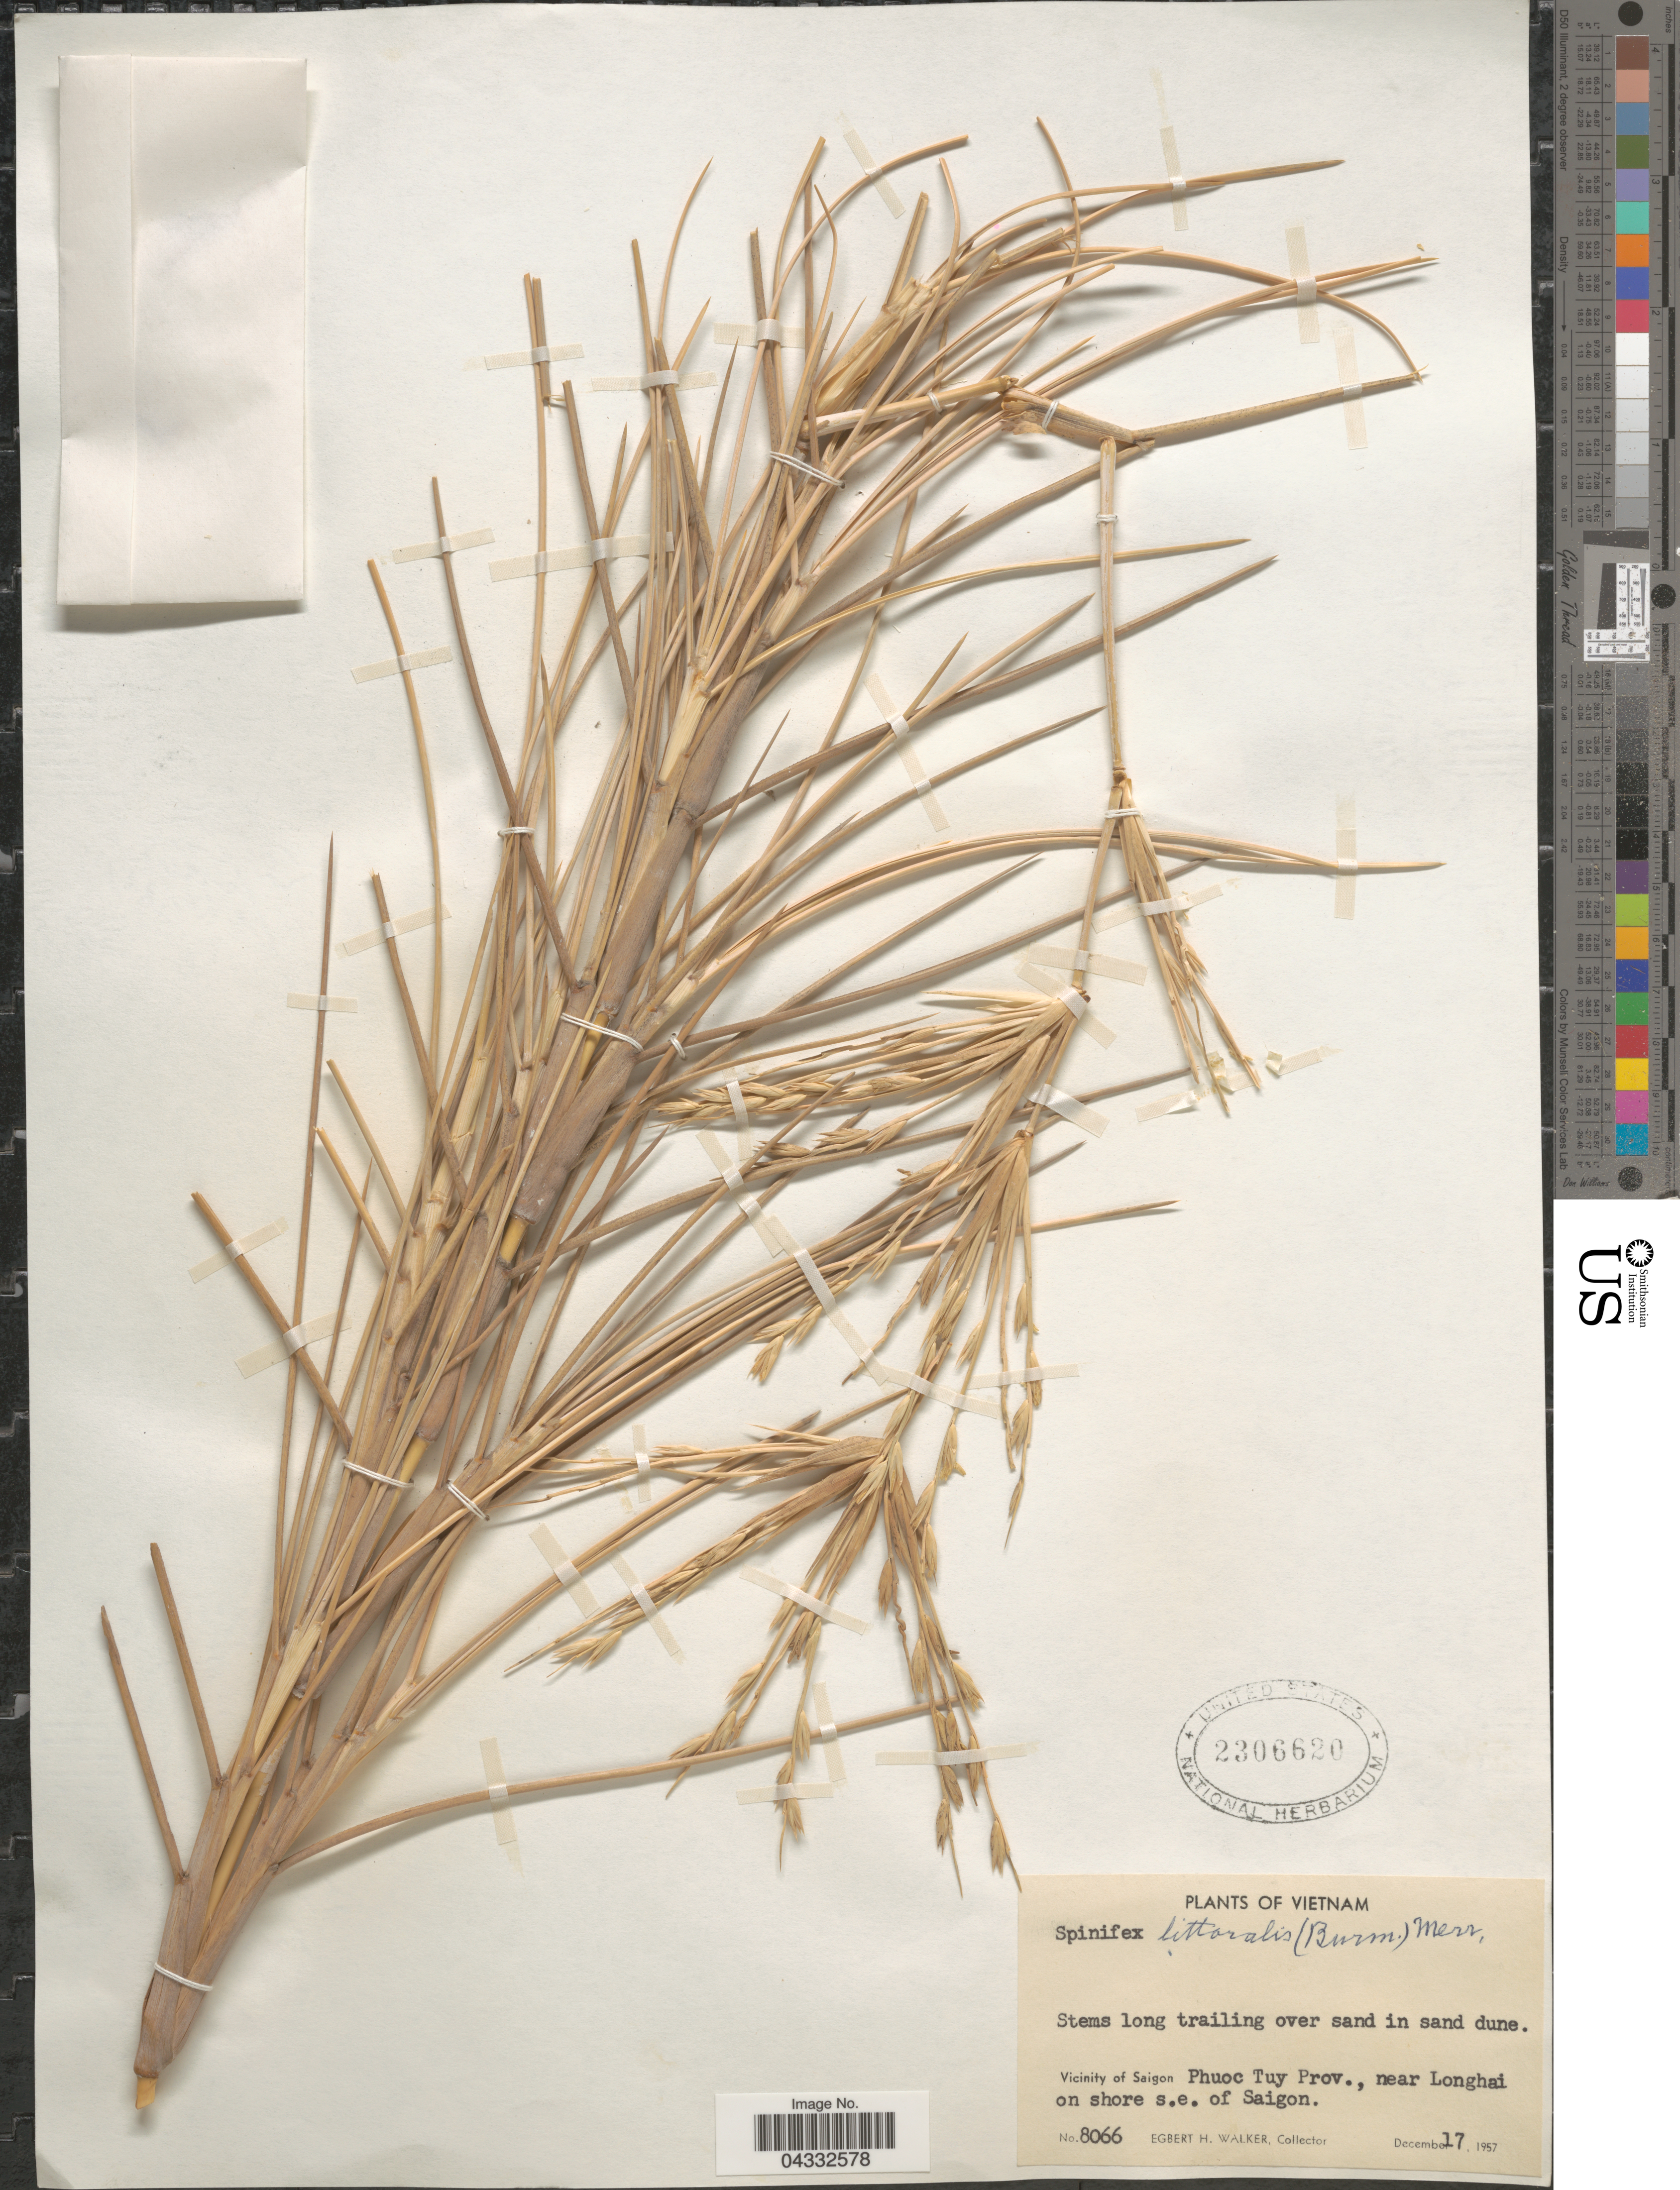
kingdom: Plantae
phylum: Tracheophyta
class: Liliopsida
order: Poales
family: Poaceae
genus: Spinifex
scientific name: Spinifex littoreus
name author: (Burm. f.) Merr.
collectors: E. H. Walker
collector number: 8066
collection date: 1957-12-17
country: Vietnam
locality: Vicinity of Saigon. Phuoc Tuy Prov., near Longhai on shore s.e. of Saigon.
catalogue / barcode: US 2306620